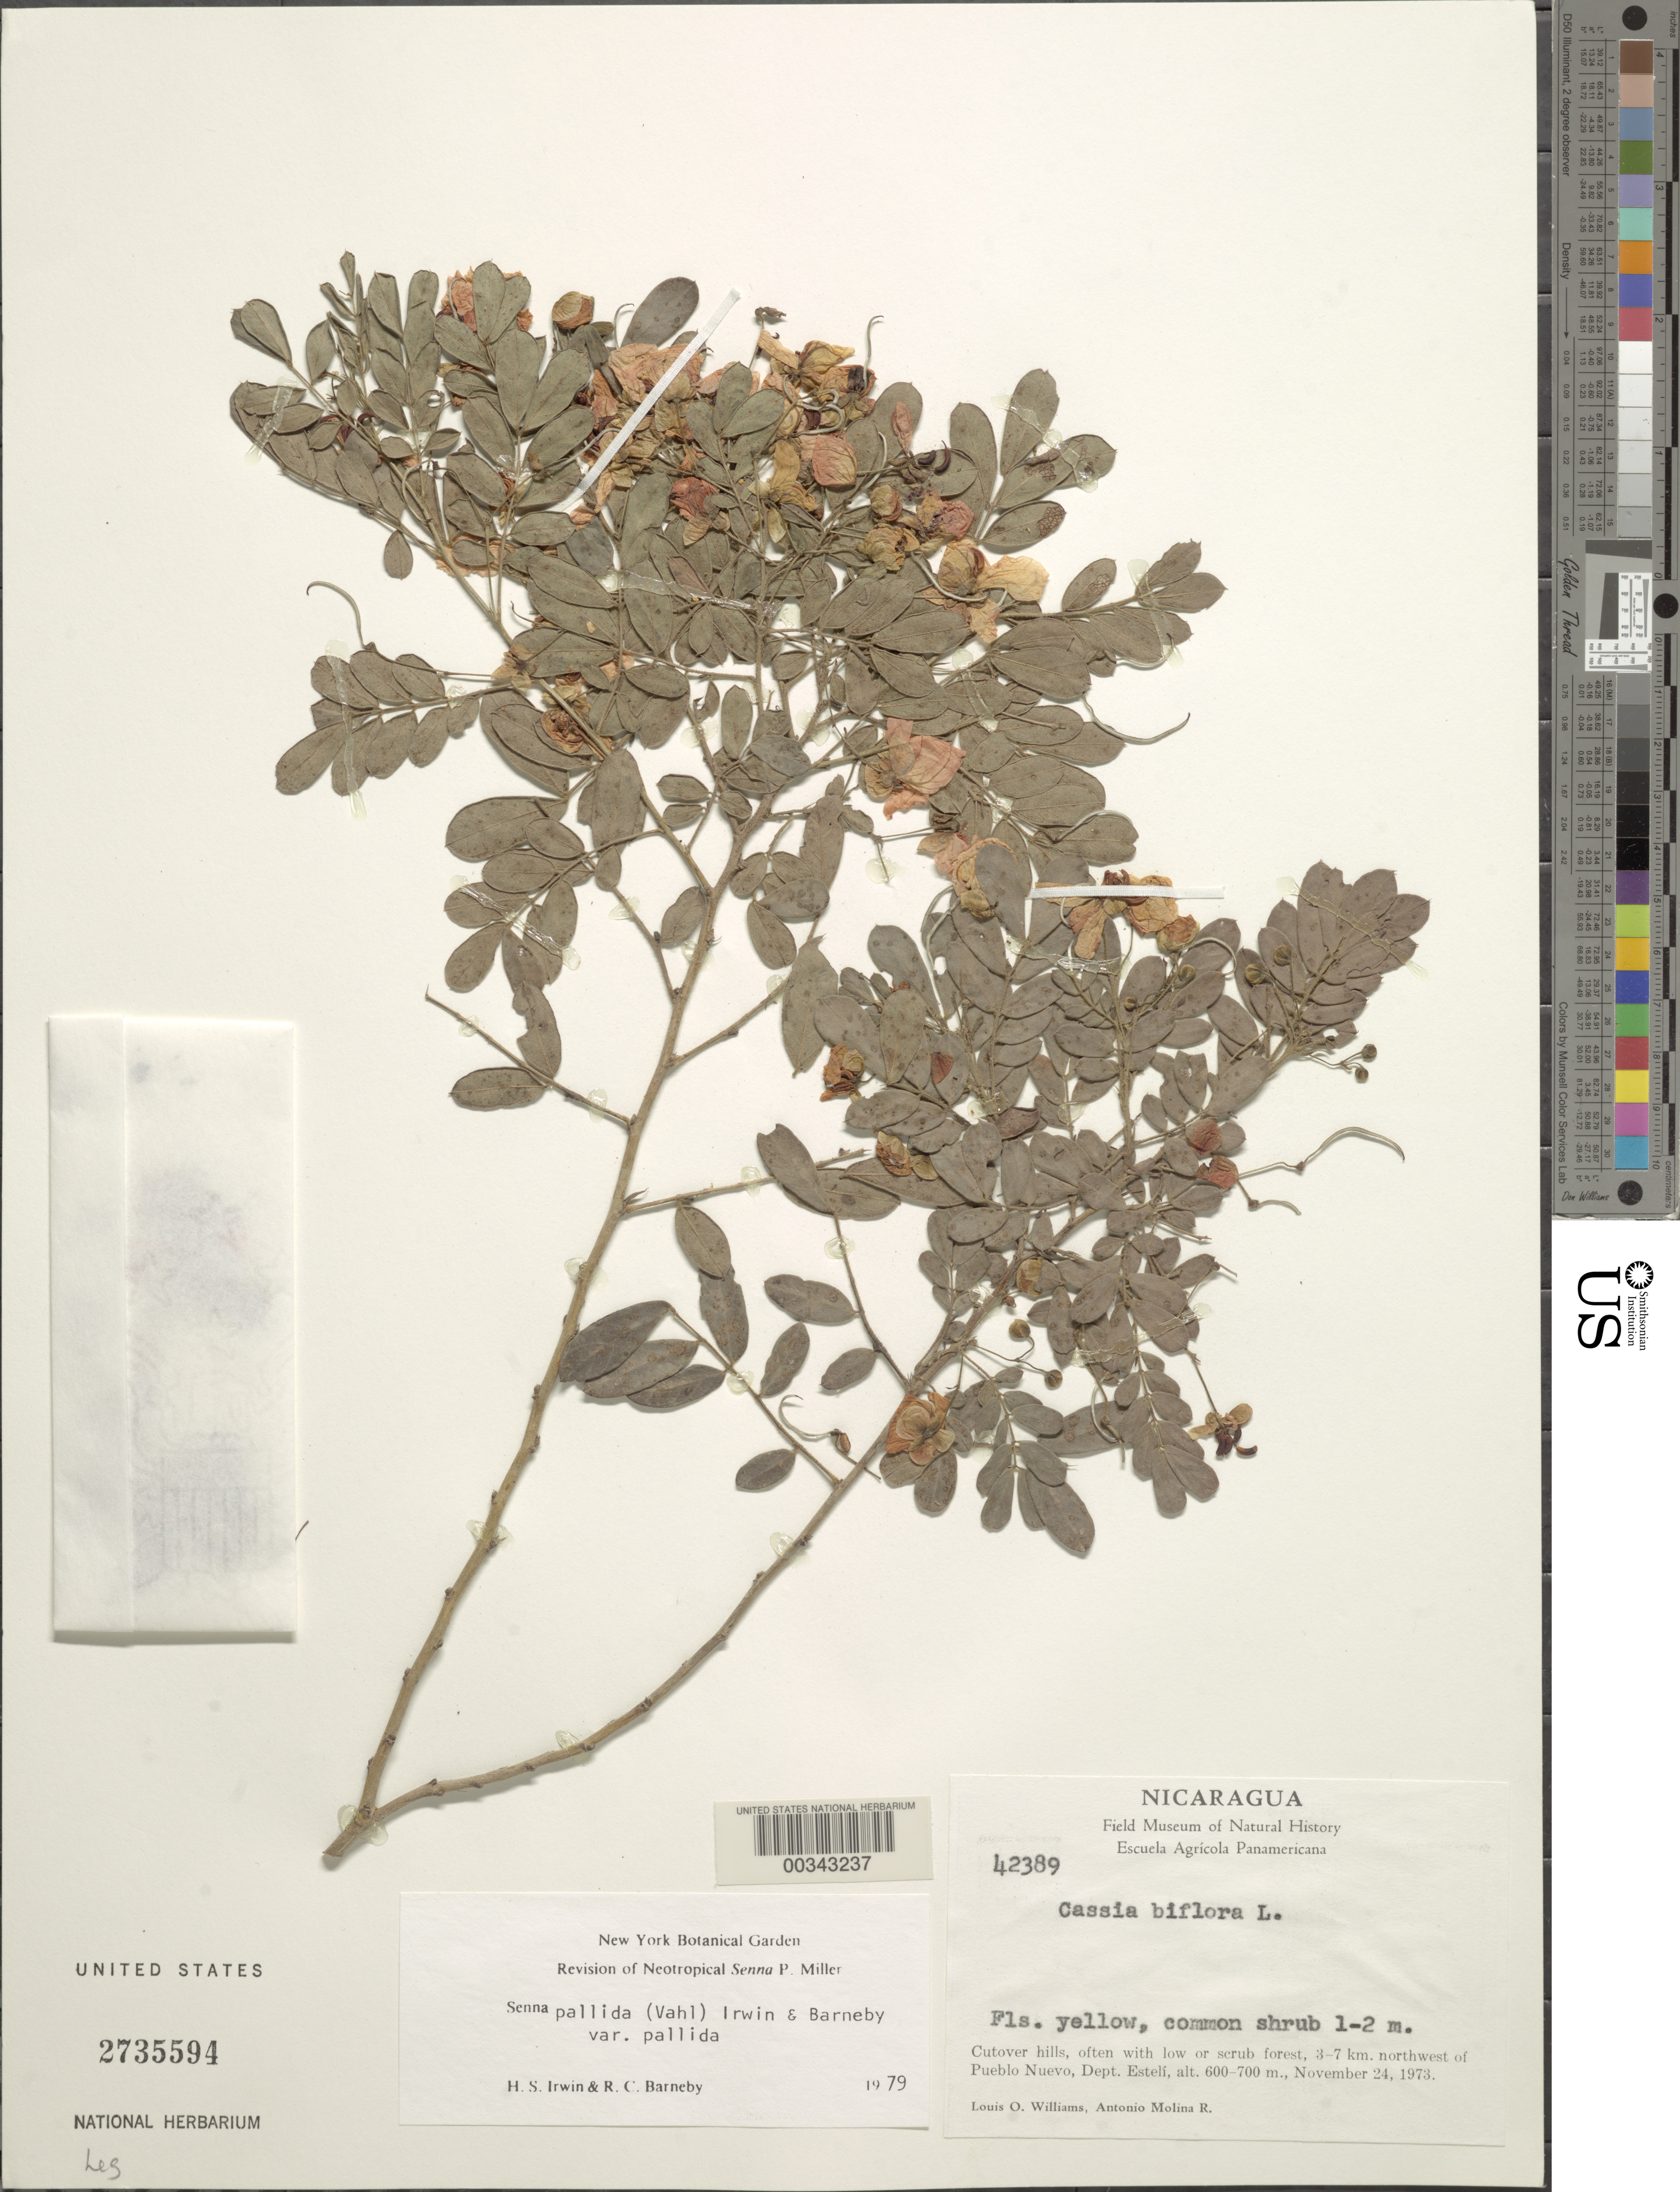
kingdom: Plantae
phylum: Tracheophyta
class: Magnoliopsida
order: Fabales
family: Fabaceae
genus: Senna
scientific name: Senna pallida var. pallida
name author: (Vahl) H.S. Irwin & Barneby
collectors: L. O. Williams & A. Molina R.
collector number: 42389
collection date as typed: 24 Nov 1973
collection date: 1973-11-24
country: Nicaragua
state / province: Estelí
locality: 3-7 km, nw of pueblo nuevo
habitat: Cutover hills, with low or scrub forest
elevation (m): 600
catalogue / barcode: US 2735594